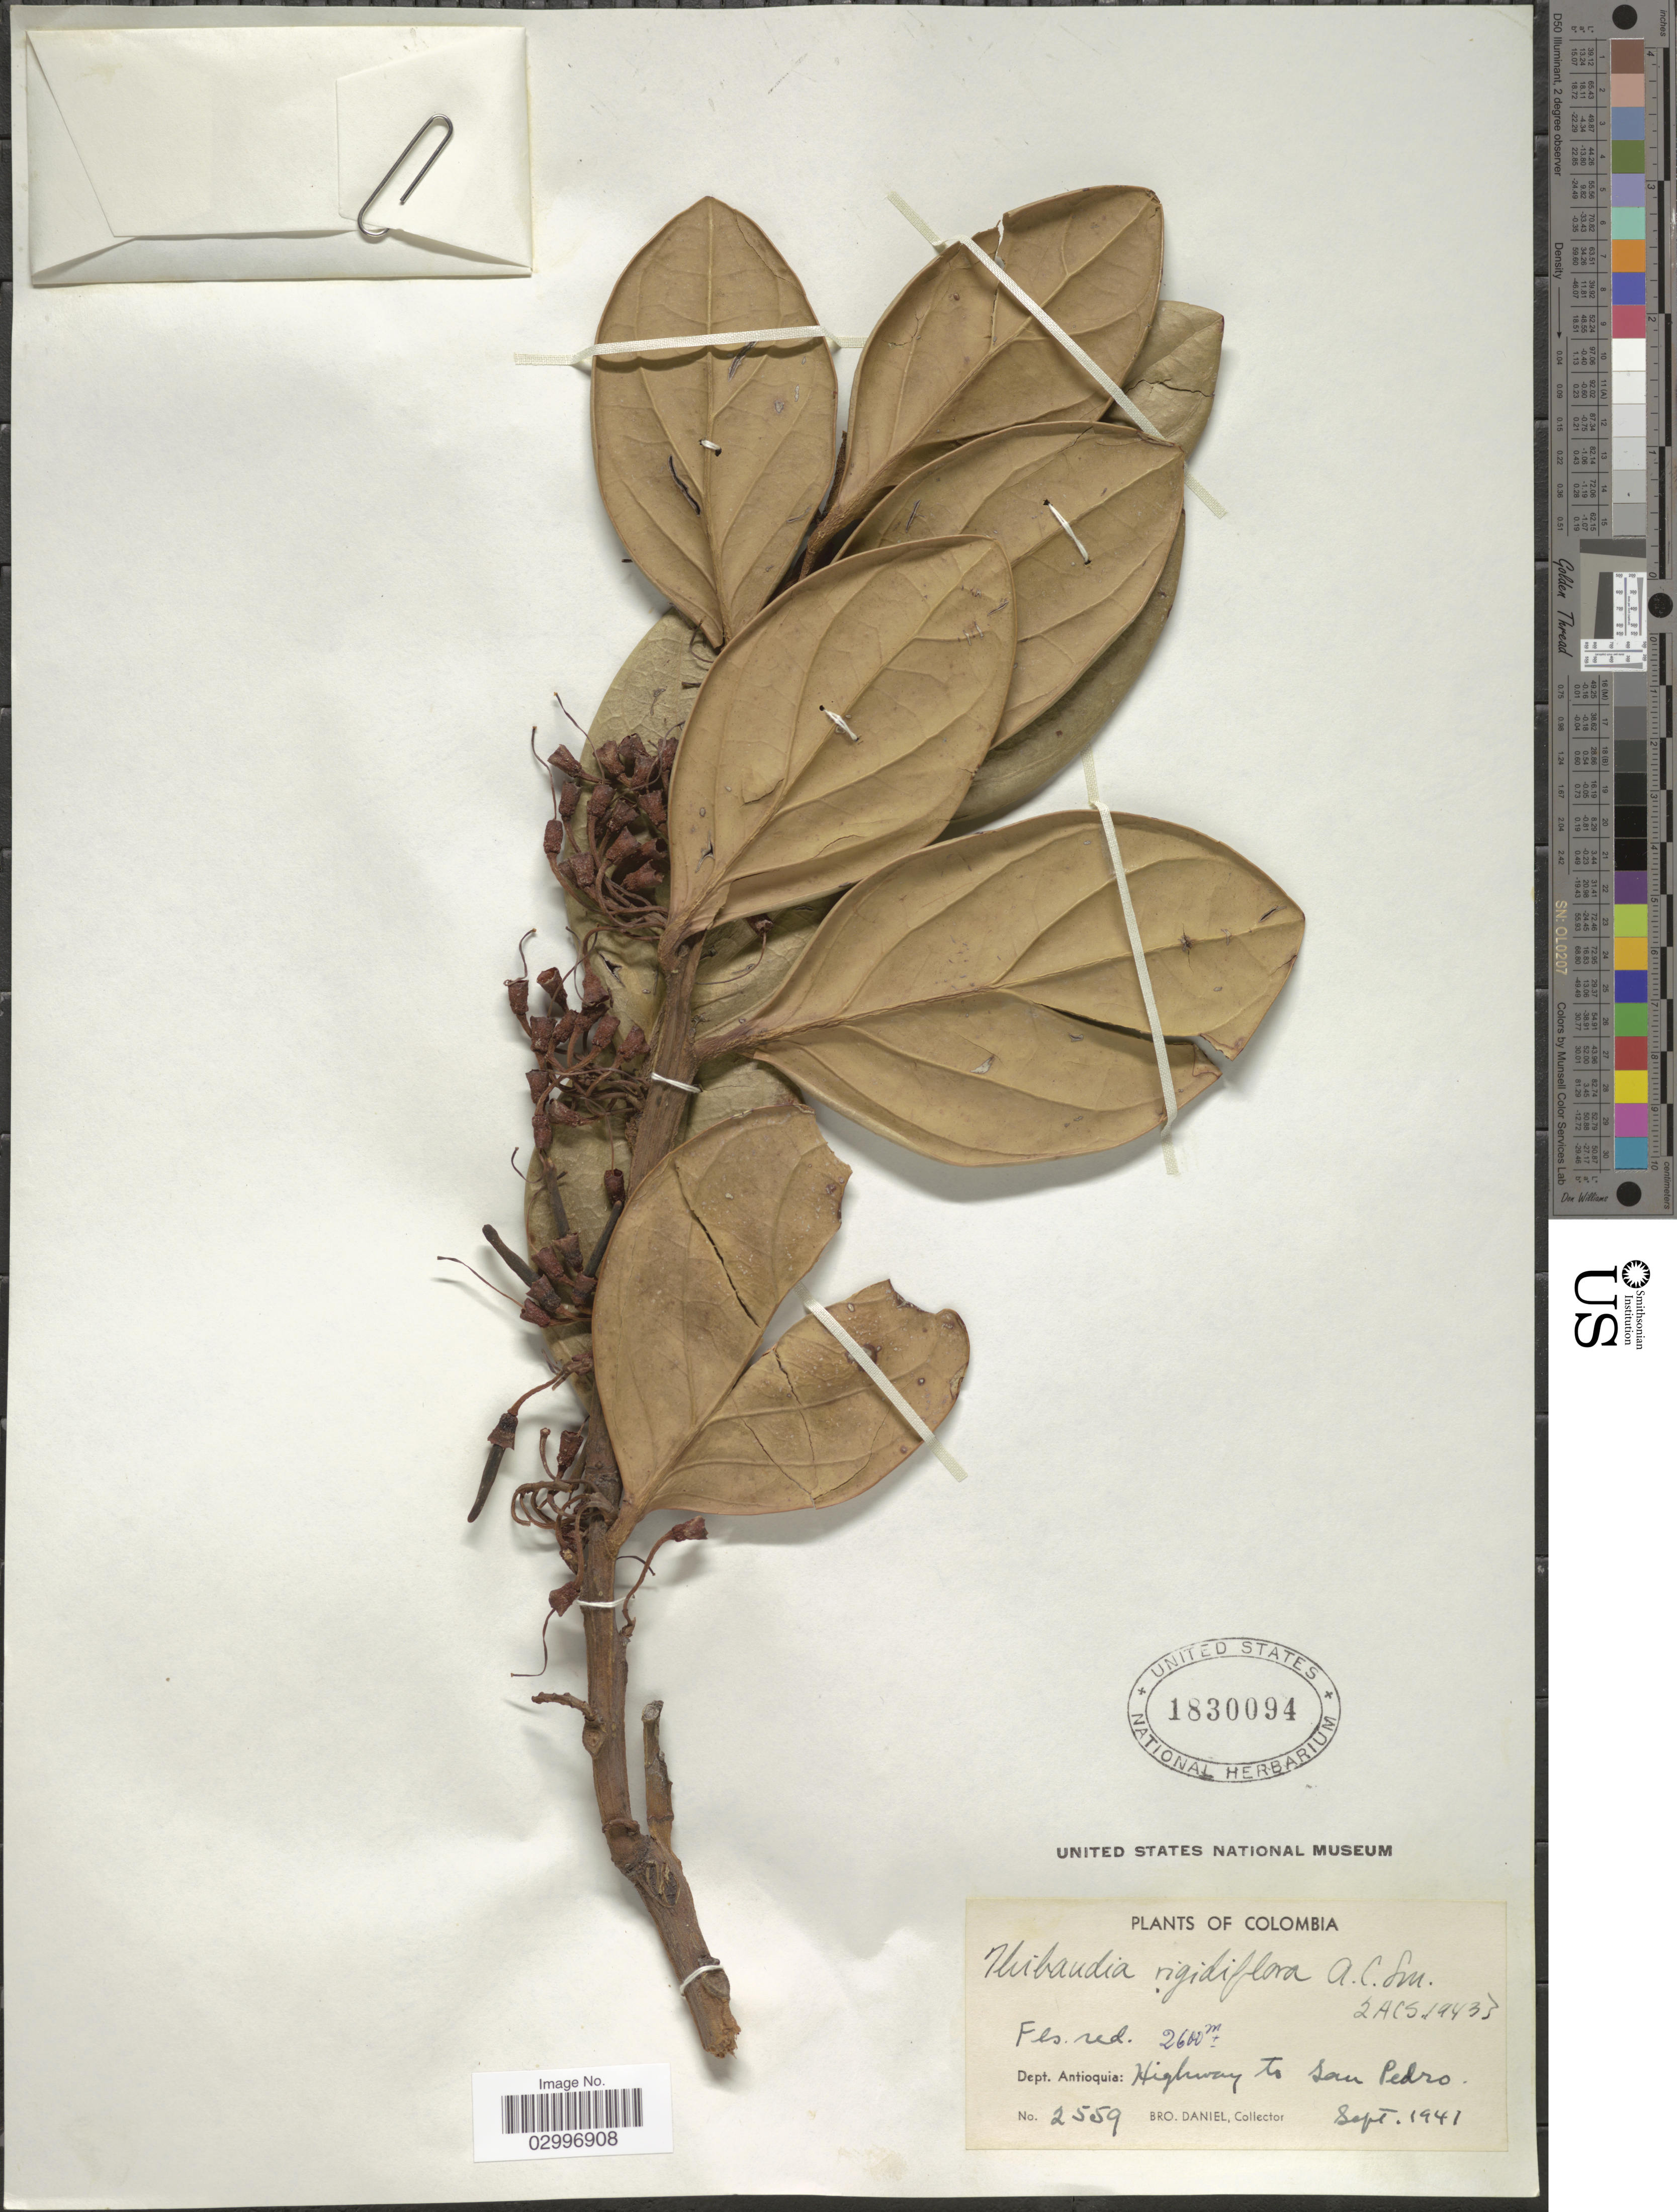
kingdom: Plantae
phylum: Tracheophyta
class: Magnoliopsida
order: Ericales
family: Ericaceae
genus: Thibaudia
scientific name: Thibaudia rigidiflora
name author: A.C. Sm.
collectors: Bro. Daniel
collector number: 2559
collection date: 1941-09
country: Colombia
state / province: Antioquia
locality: Dept. Antioquia: Highway to San Pedro.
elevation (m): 2600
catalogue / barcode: US 1830094